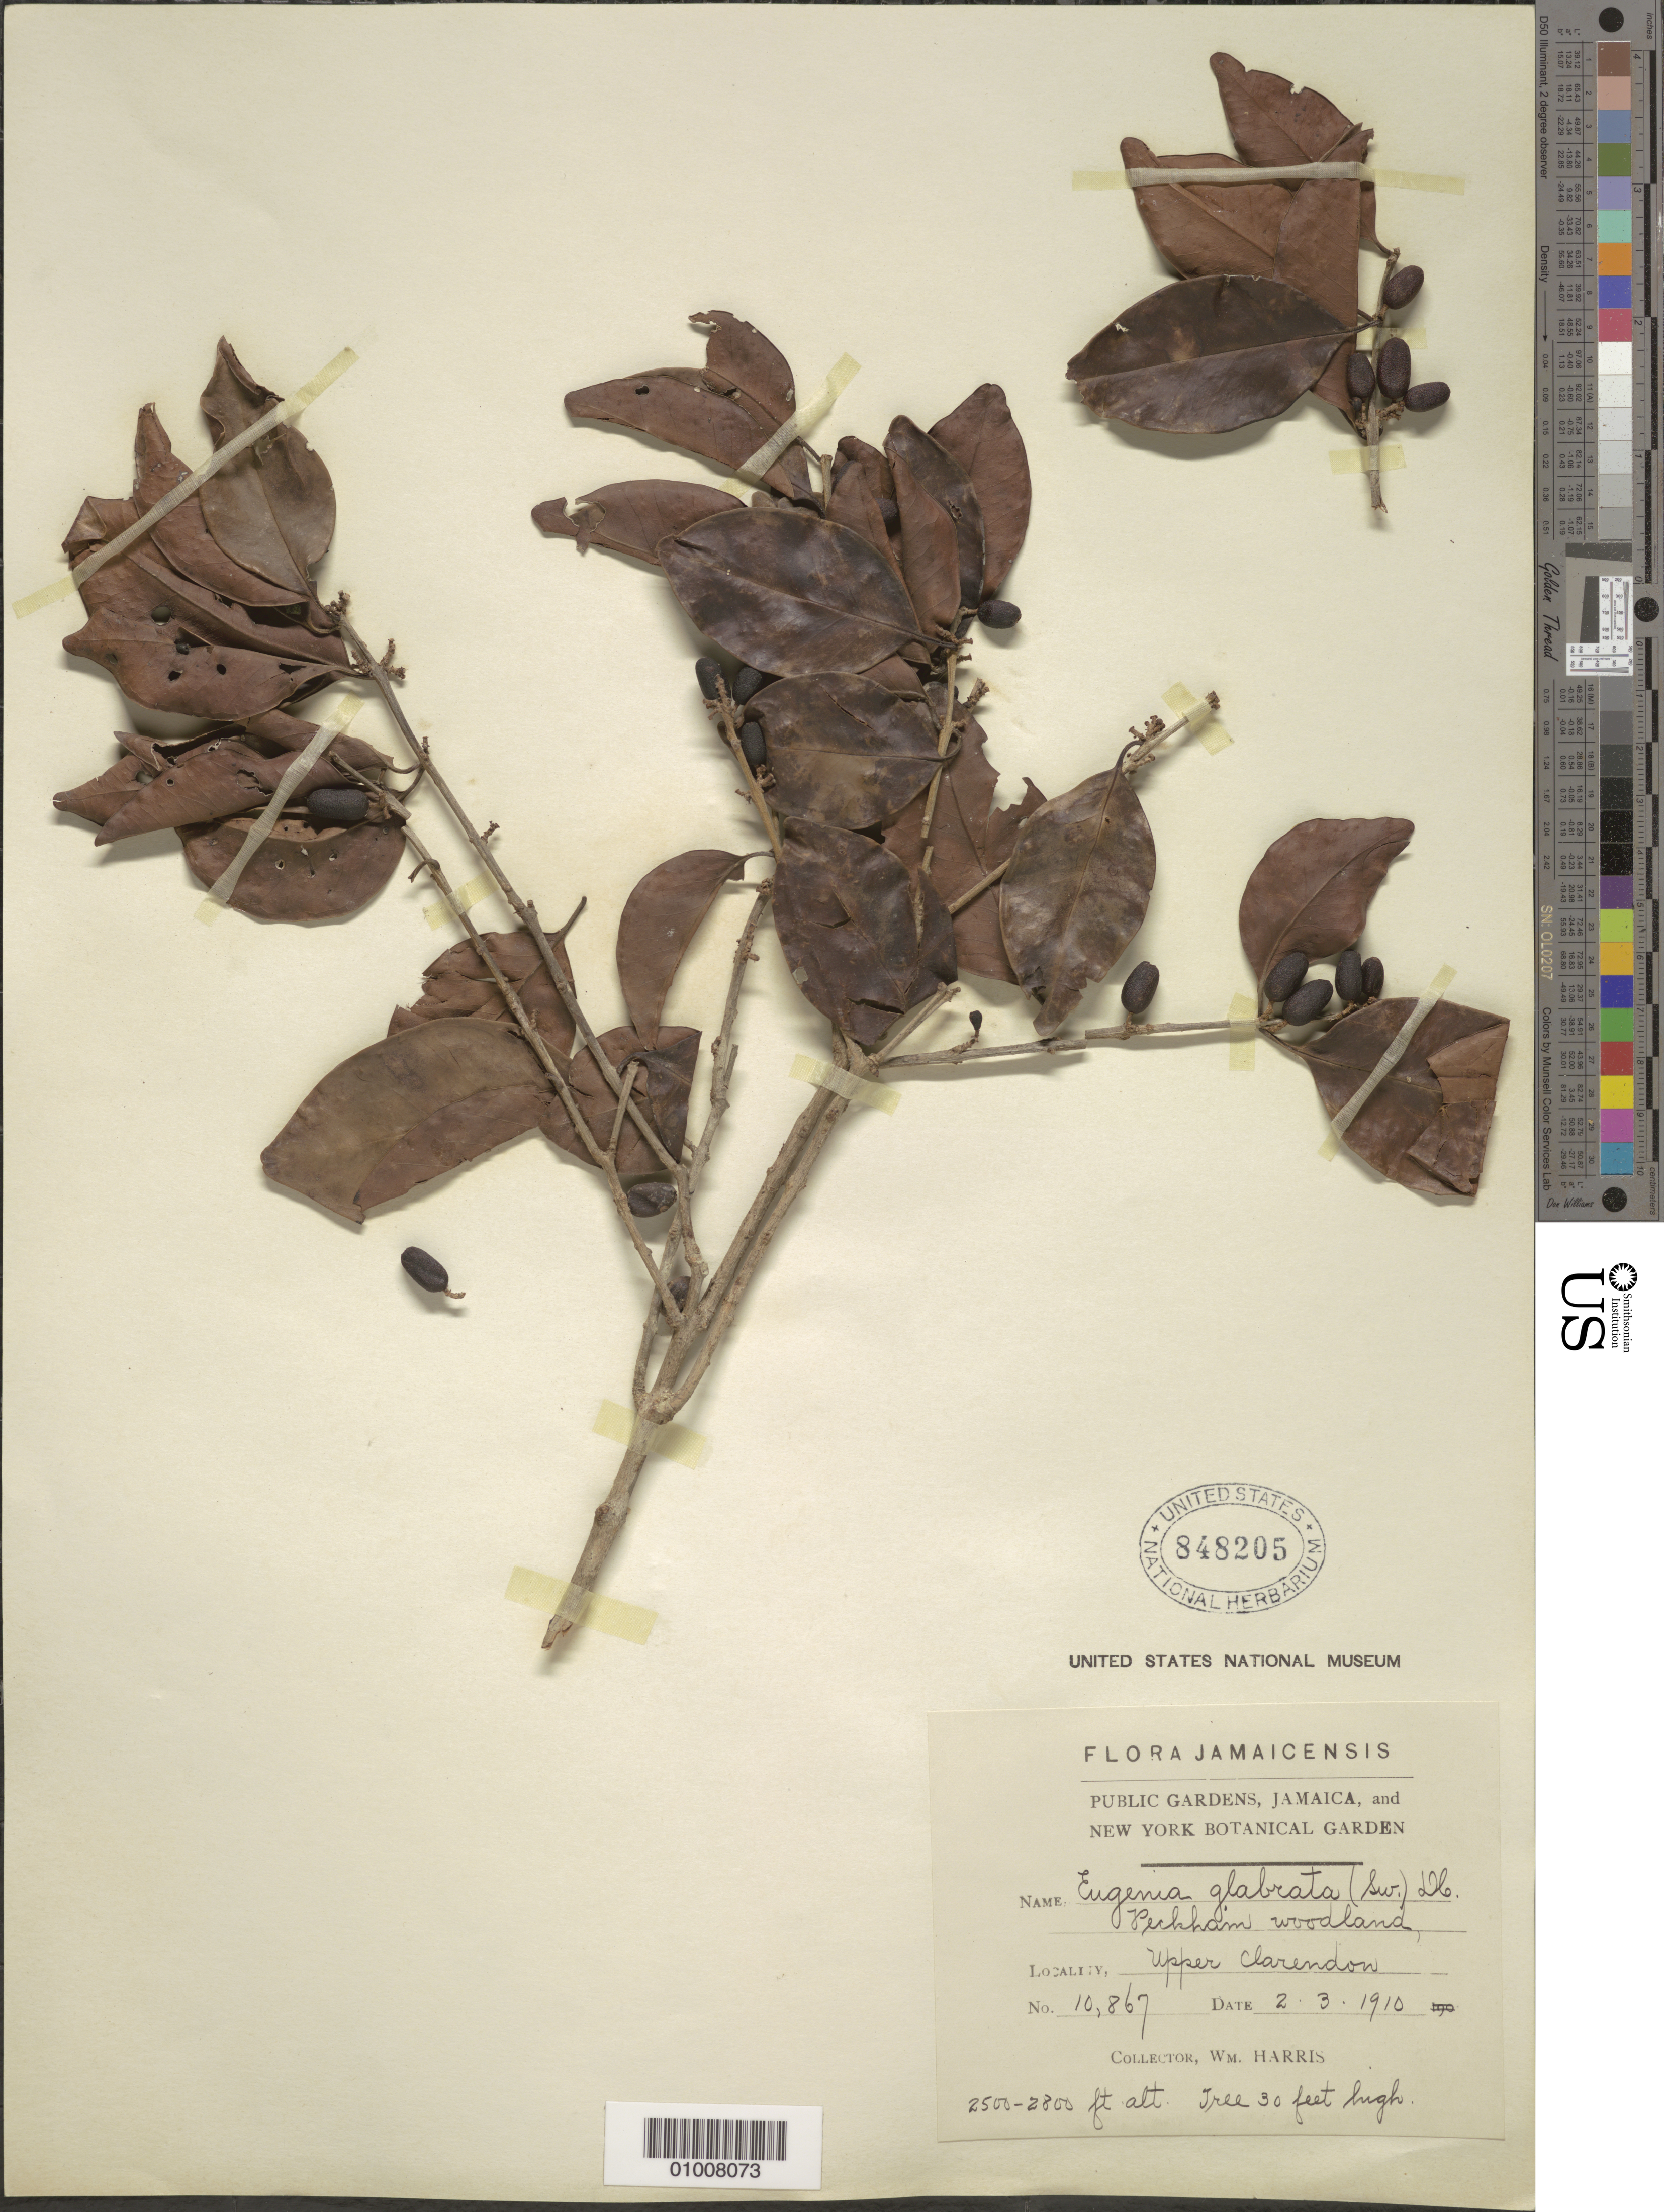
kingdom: Plantae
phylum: Tracheophyta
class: Magnoliopsida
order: Myrtales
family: Myrtaceae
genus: Eugenia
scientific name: Eugenia glabrata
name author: (Sw.) DC.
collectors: W. Harris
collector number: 10867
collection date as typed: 02 Mar 1910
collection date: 1910-03-02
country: Jamaica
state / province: Clarendon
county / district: Peckham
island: Jamaica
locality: Peckham woodland, Upper Clarendon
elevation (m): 762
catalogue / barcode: US 848205